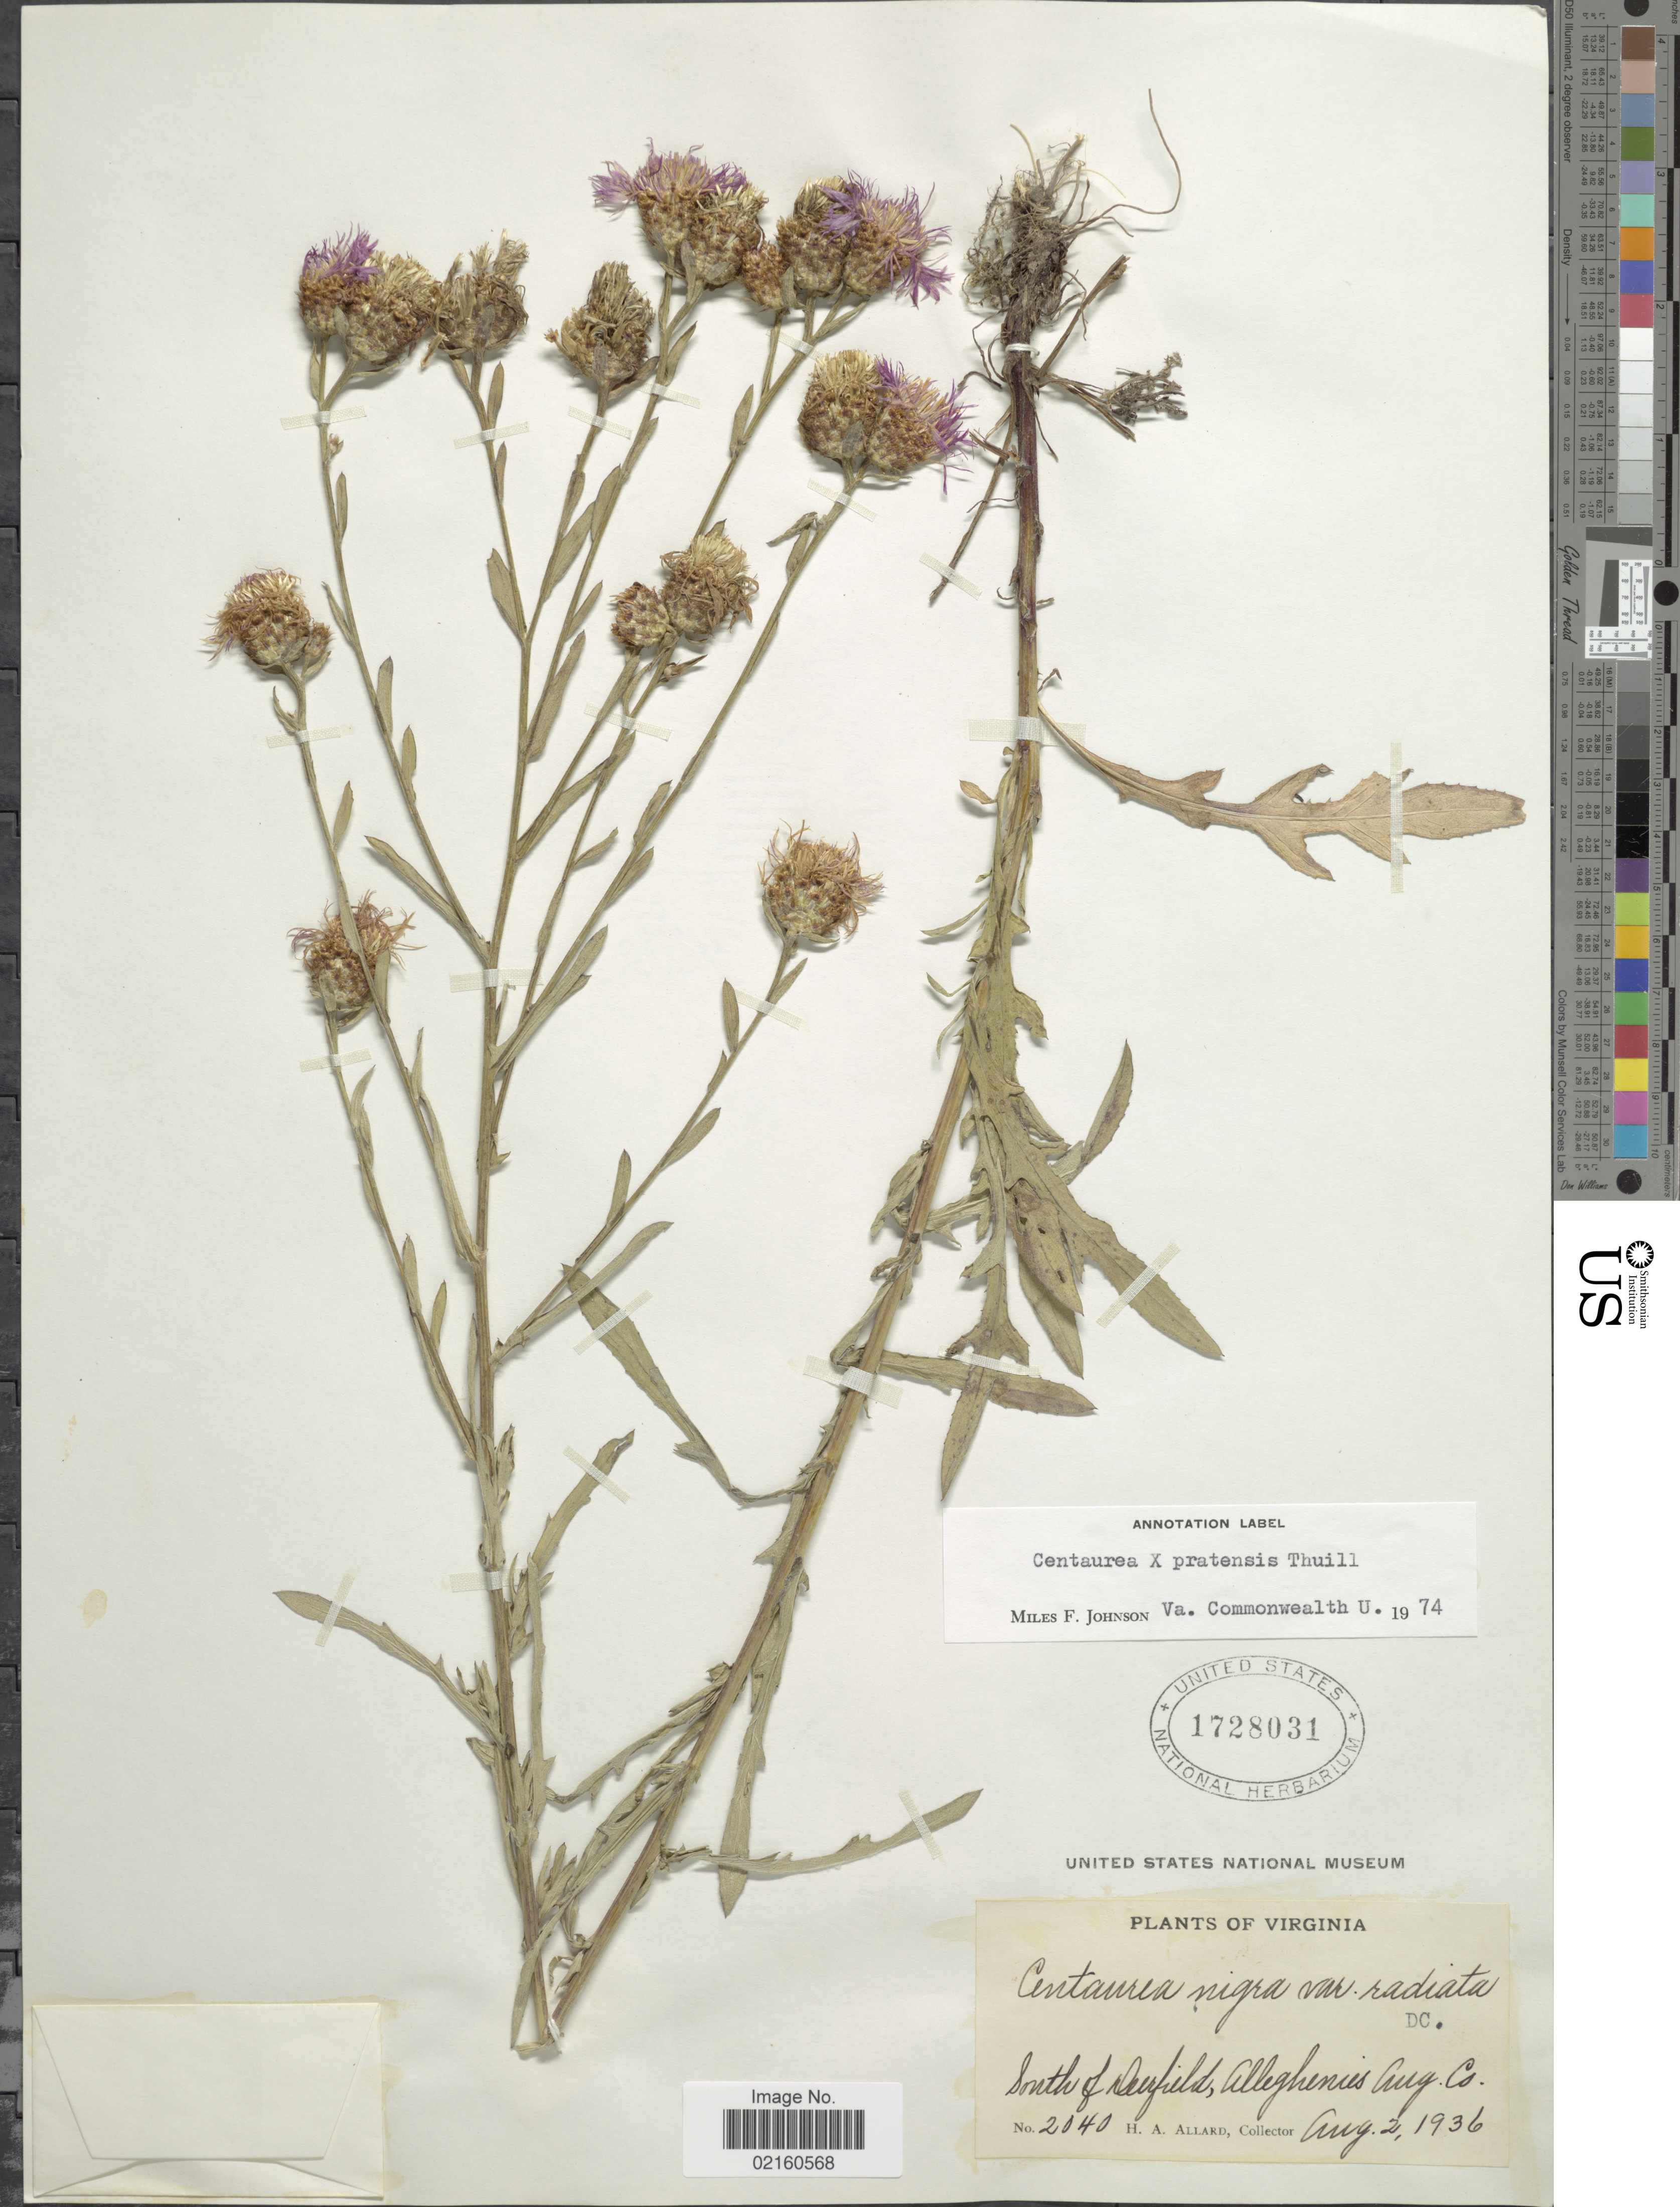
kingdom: Plantae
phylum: Tracheophyta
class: Magnoliopsida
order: Asterales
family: Asteraceae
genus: Centaurea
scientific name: Centaurea pratensis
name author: Thuill.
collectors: H. A. Allard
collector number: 2040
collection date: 1936-08-02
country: United States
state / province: Virginia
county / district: Augusta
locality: South of Deerfield, Alleghenies.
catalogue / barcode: US 1728031